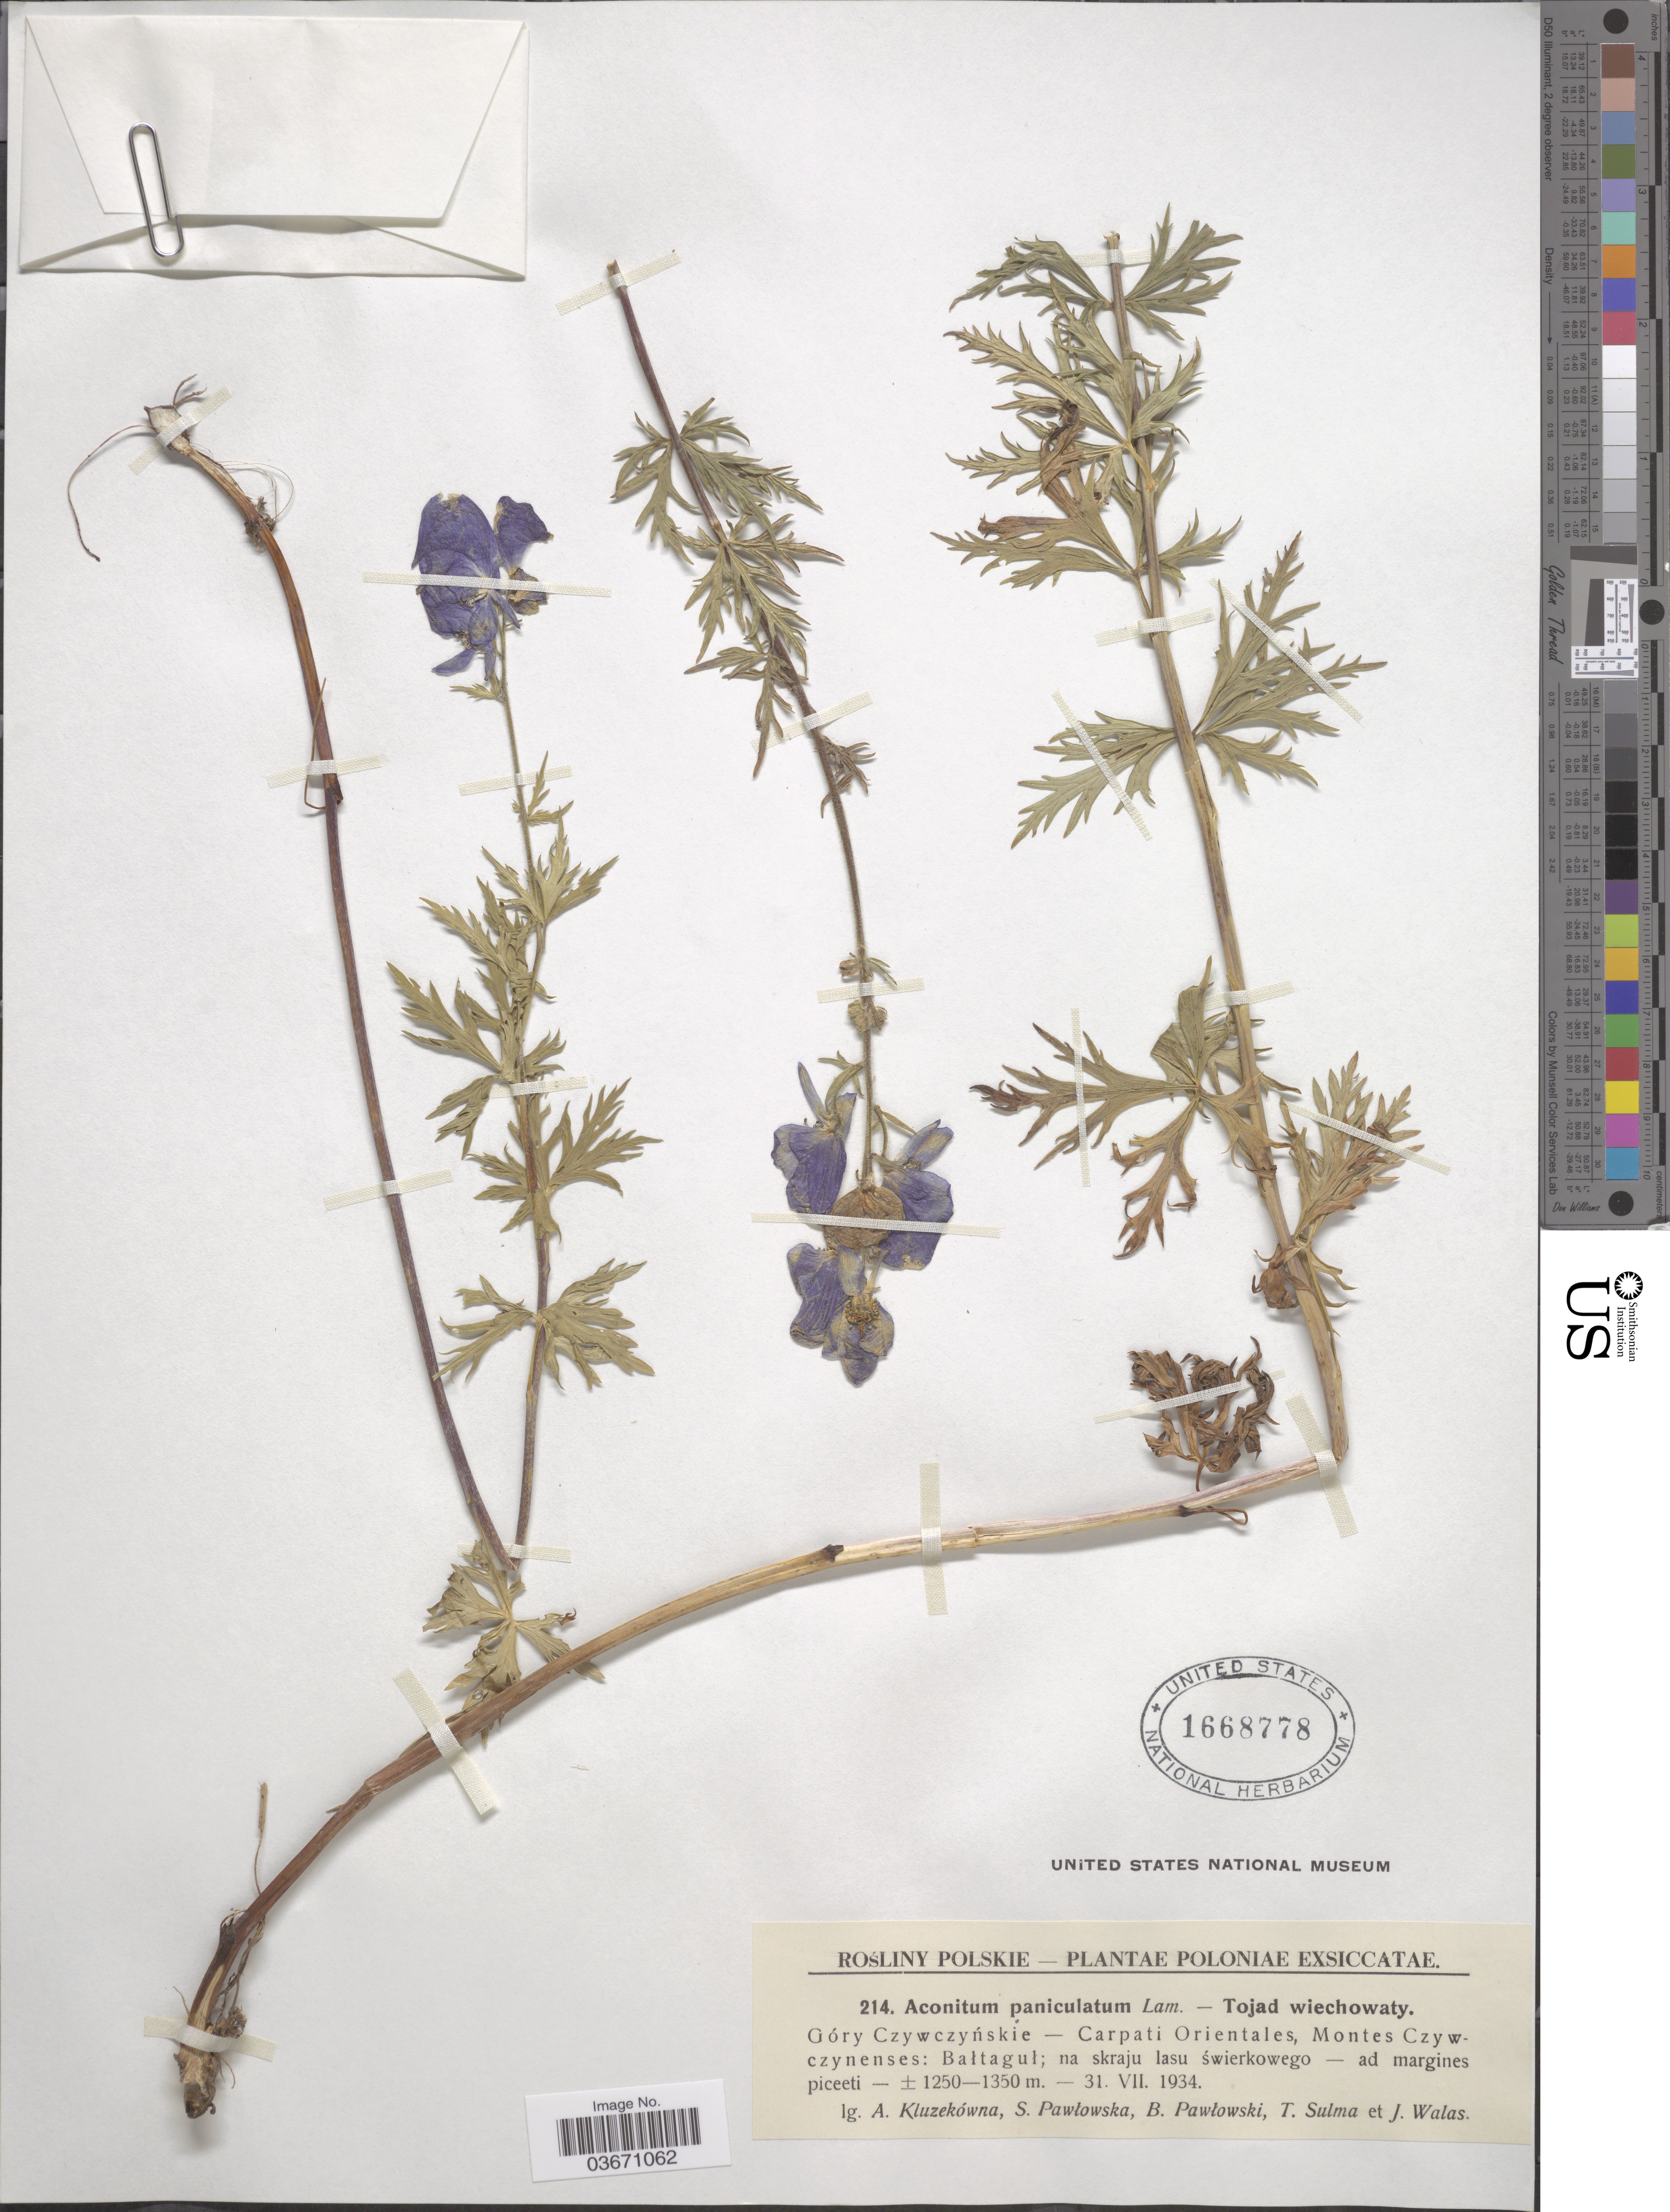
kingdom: Plantae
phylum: Tracheophyta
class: Magnoliopsida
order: Ranunculales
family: Ranunculaceae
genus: Aconitum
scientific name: Aconitum paniculatum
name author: Lam.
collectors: A. Kluzekówna, S. Pawlowska, B. Pawlowski, T. Sulma & J. Walas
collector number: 214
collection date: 1934-07-31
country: Poland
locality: Poloniae. Góry Czywczyńskie - Carpati Orientales, Montes Czywczynenses: Bałtaguł.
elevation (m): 1250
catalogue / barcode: US 1668778